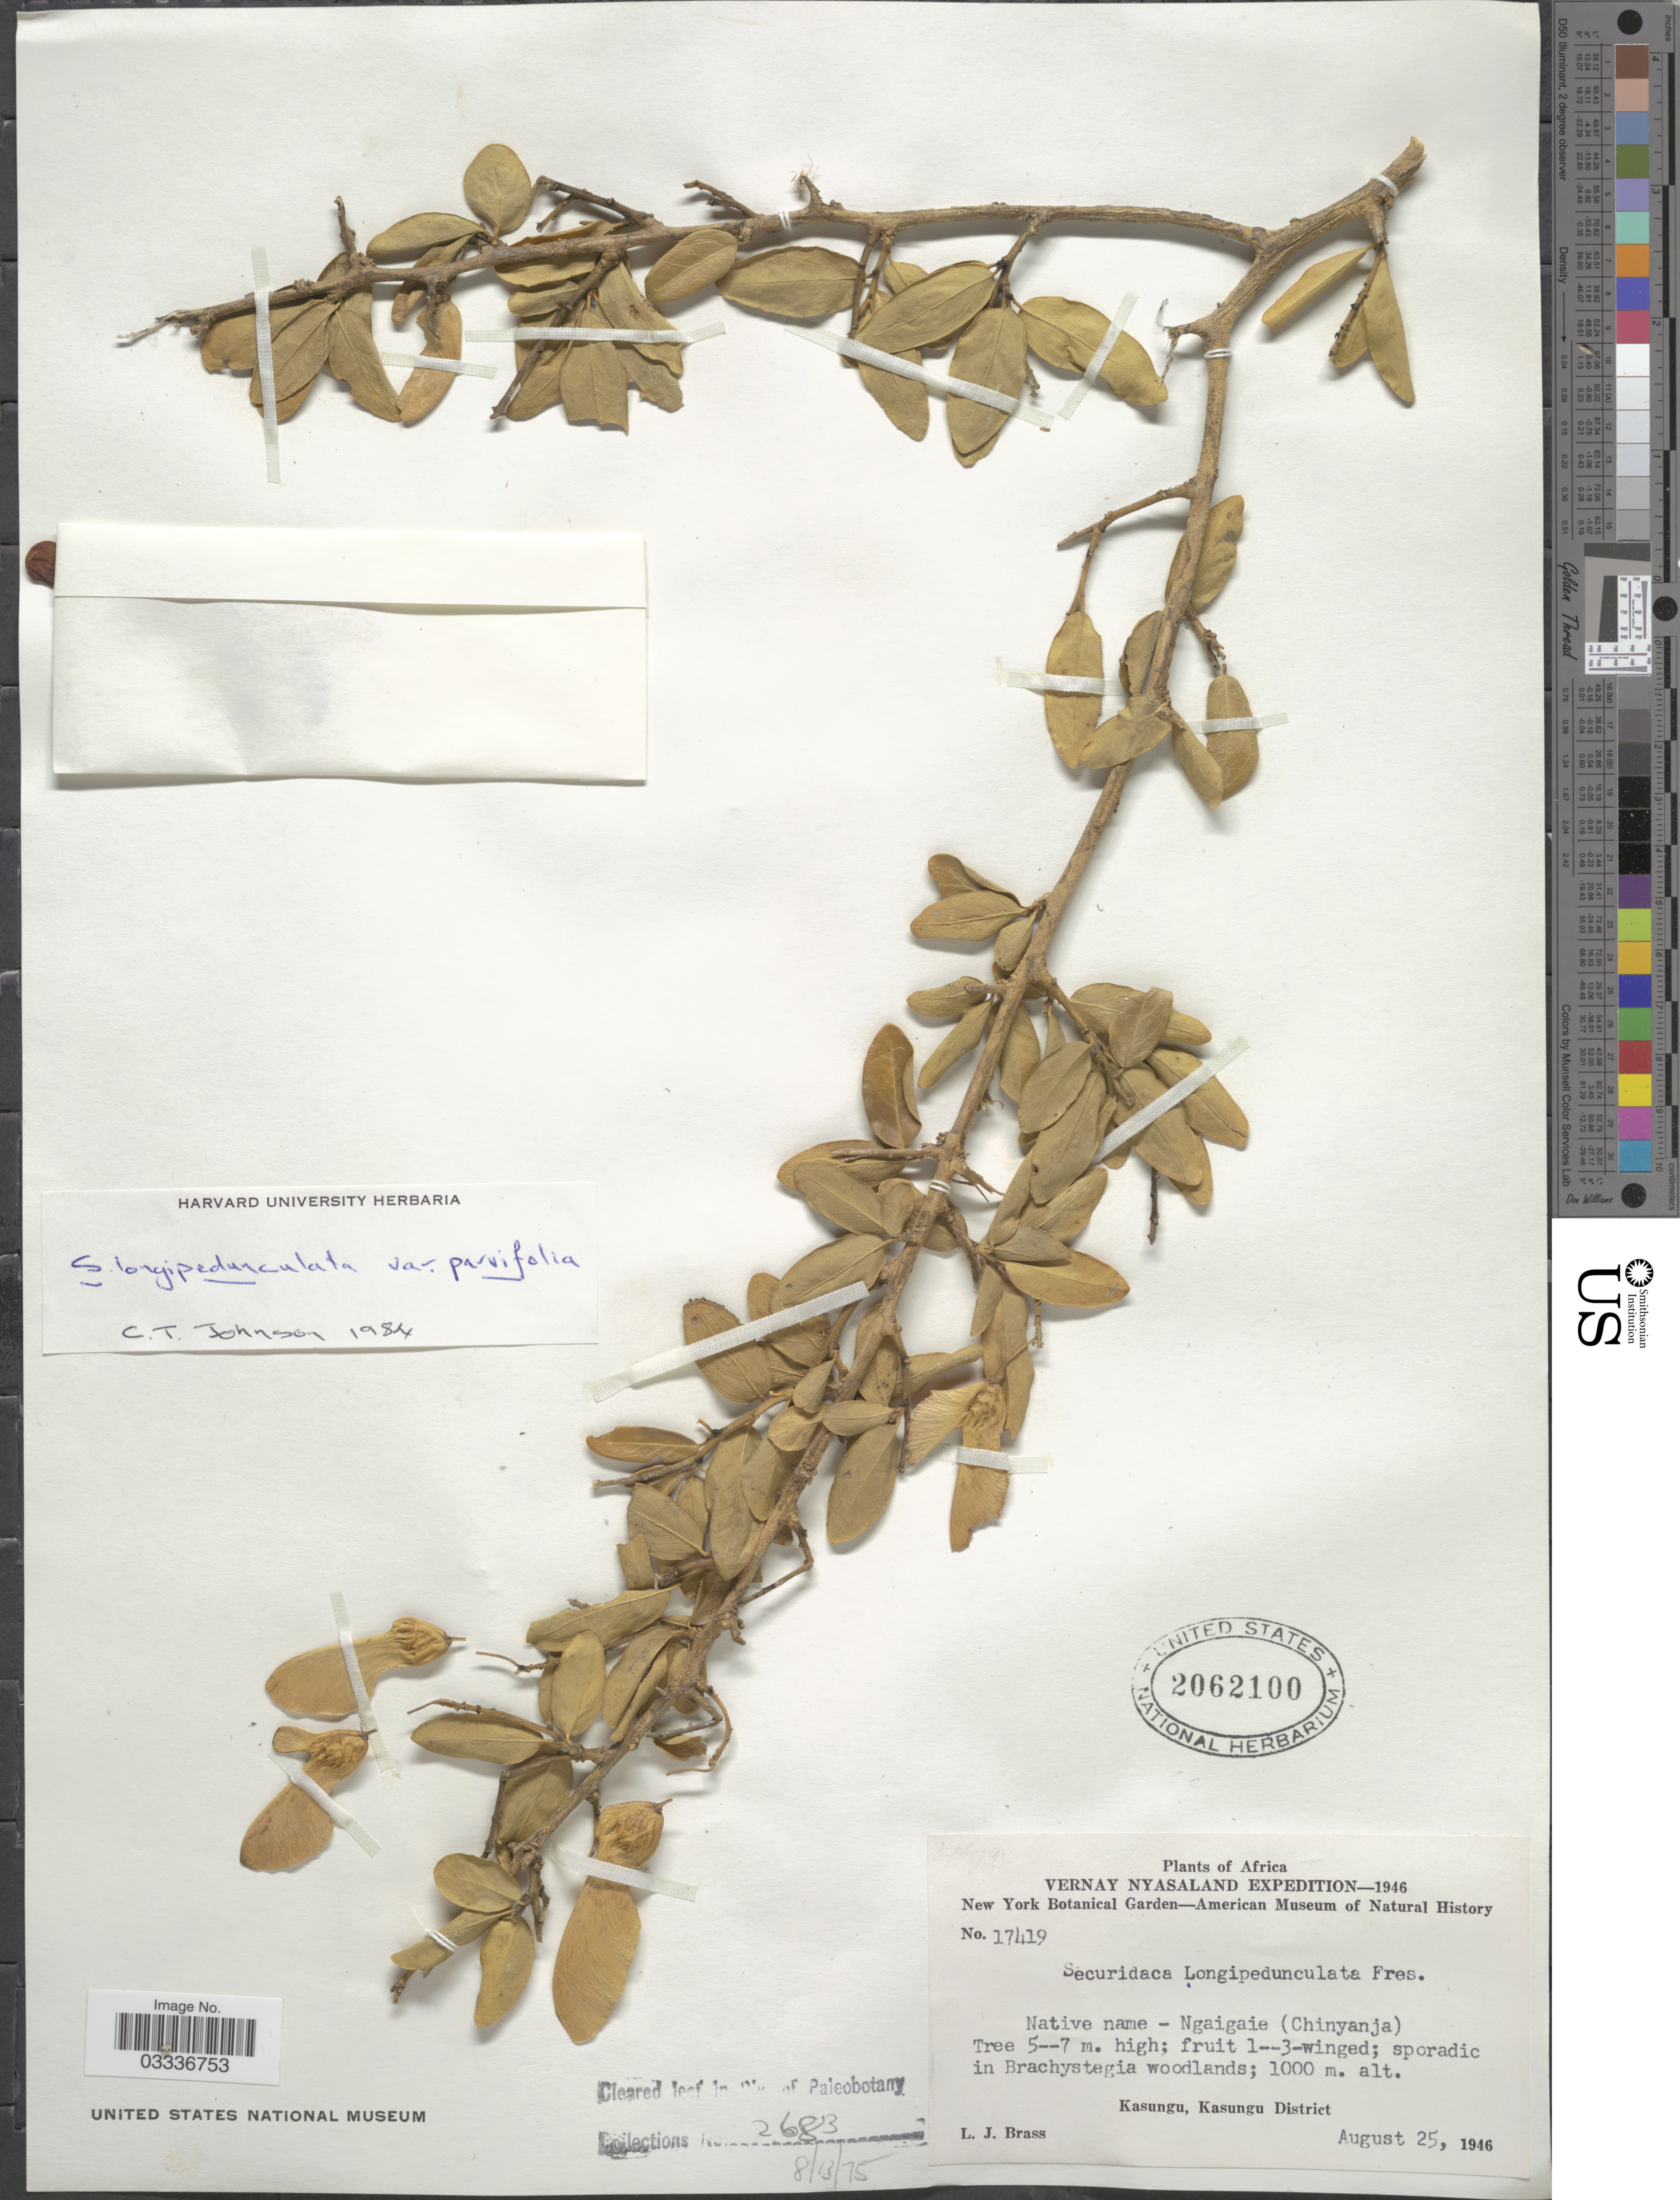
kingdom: Plantae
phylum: Tracheophyta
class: Magnoliopsida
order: Fabales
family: Polygalaceae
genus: Securidaca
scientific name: Securidaca longepedunculata var. parvifolia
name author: Oliv.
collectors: L. J. Brass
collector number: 17419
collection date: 1946-08-25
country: Malawi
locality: Vernay Nyasaland. Kasungu, Kasungu District.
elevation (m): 1000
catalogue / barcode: US 2062100